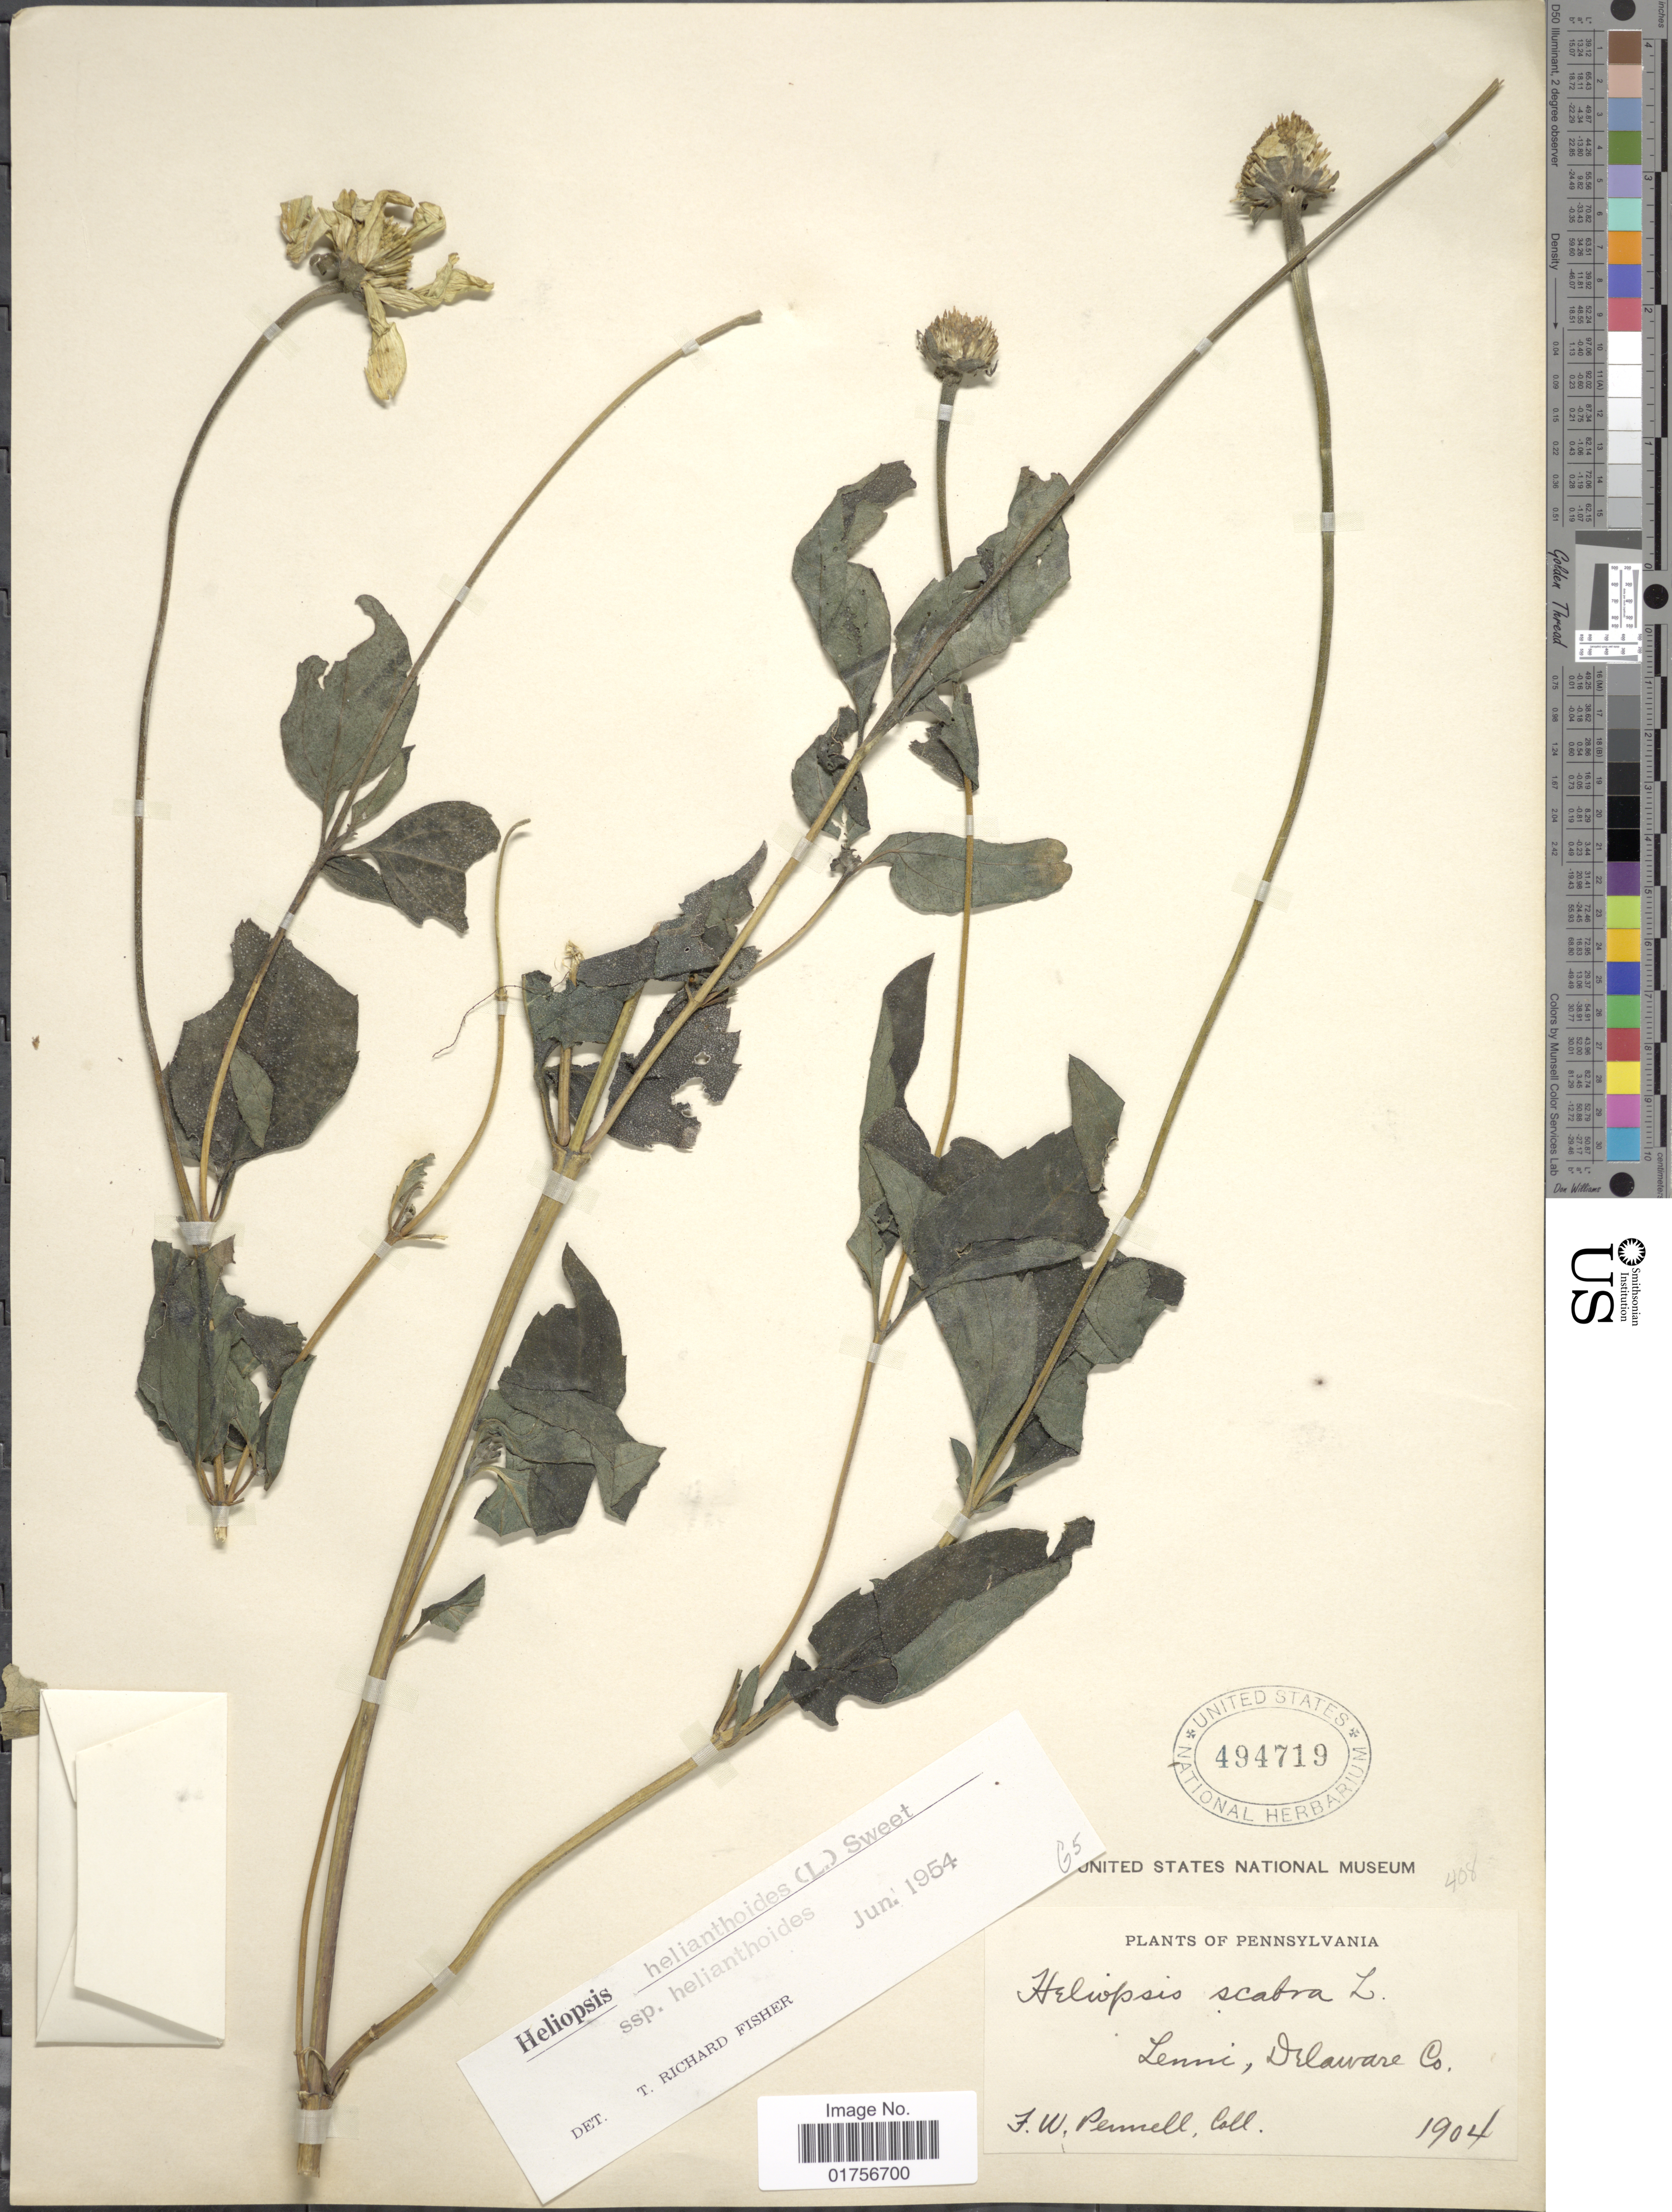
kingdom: Plantae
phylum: Tracheophyta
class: Magnoliopsida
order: Asterales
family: Asteraceae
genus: Heliopsis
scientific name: Heliopsis helianthoides subsp. helianthoides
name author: (L.) Sweet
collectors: F. W. Pennell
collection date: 1904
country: United States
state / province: Pennsylvania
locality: Lenni, Delware Co.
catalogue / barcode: US 494719